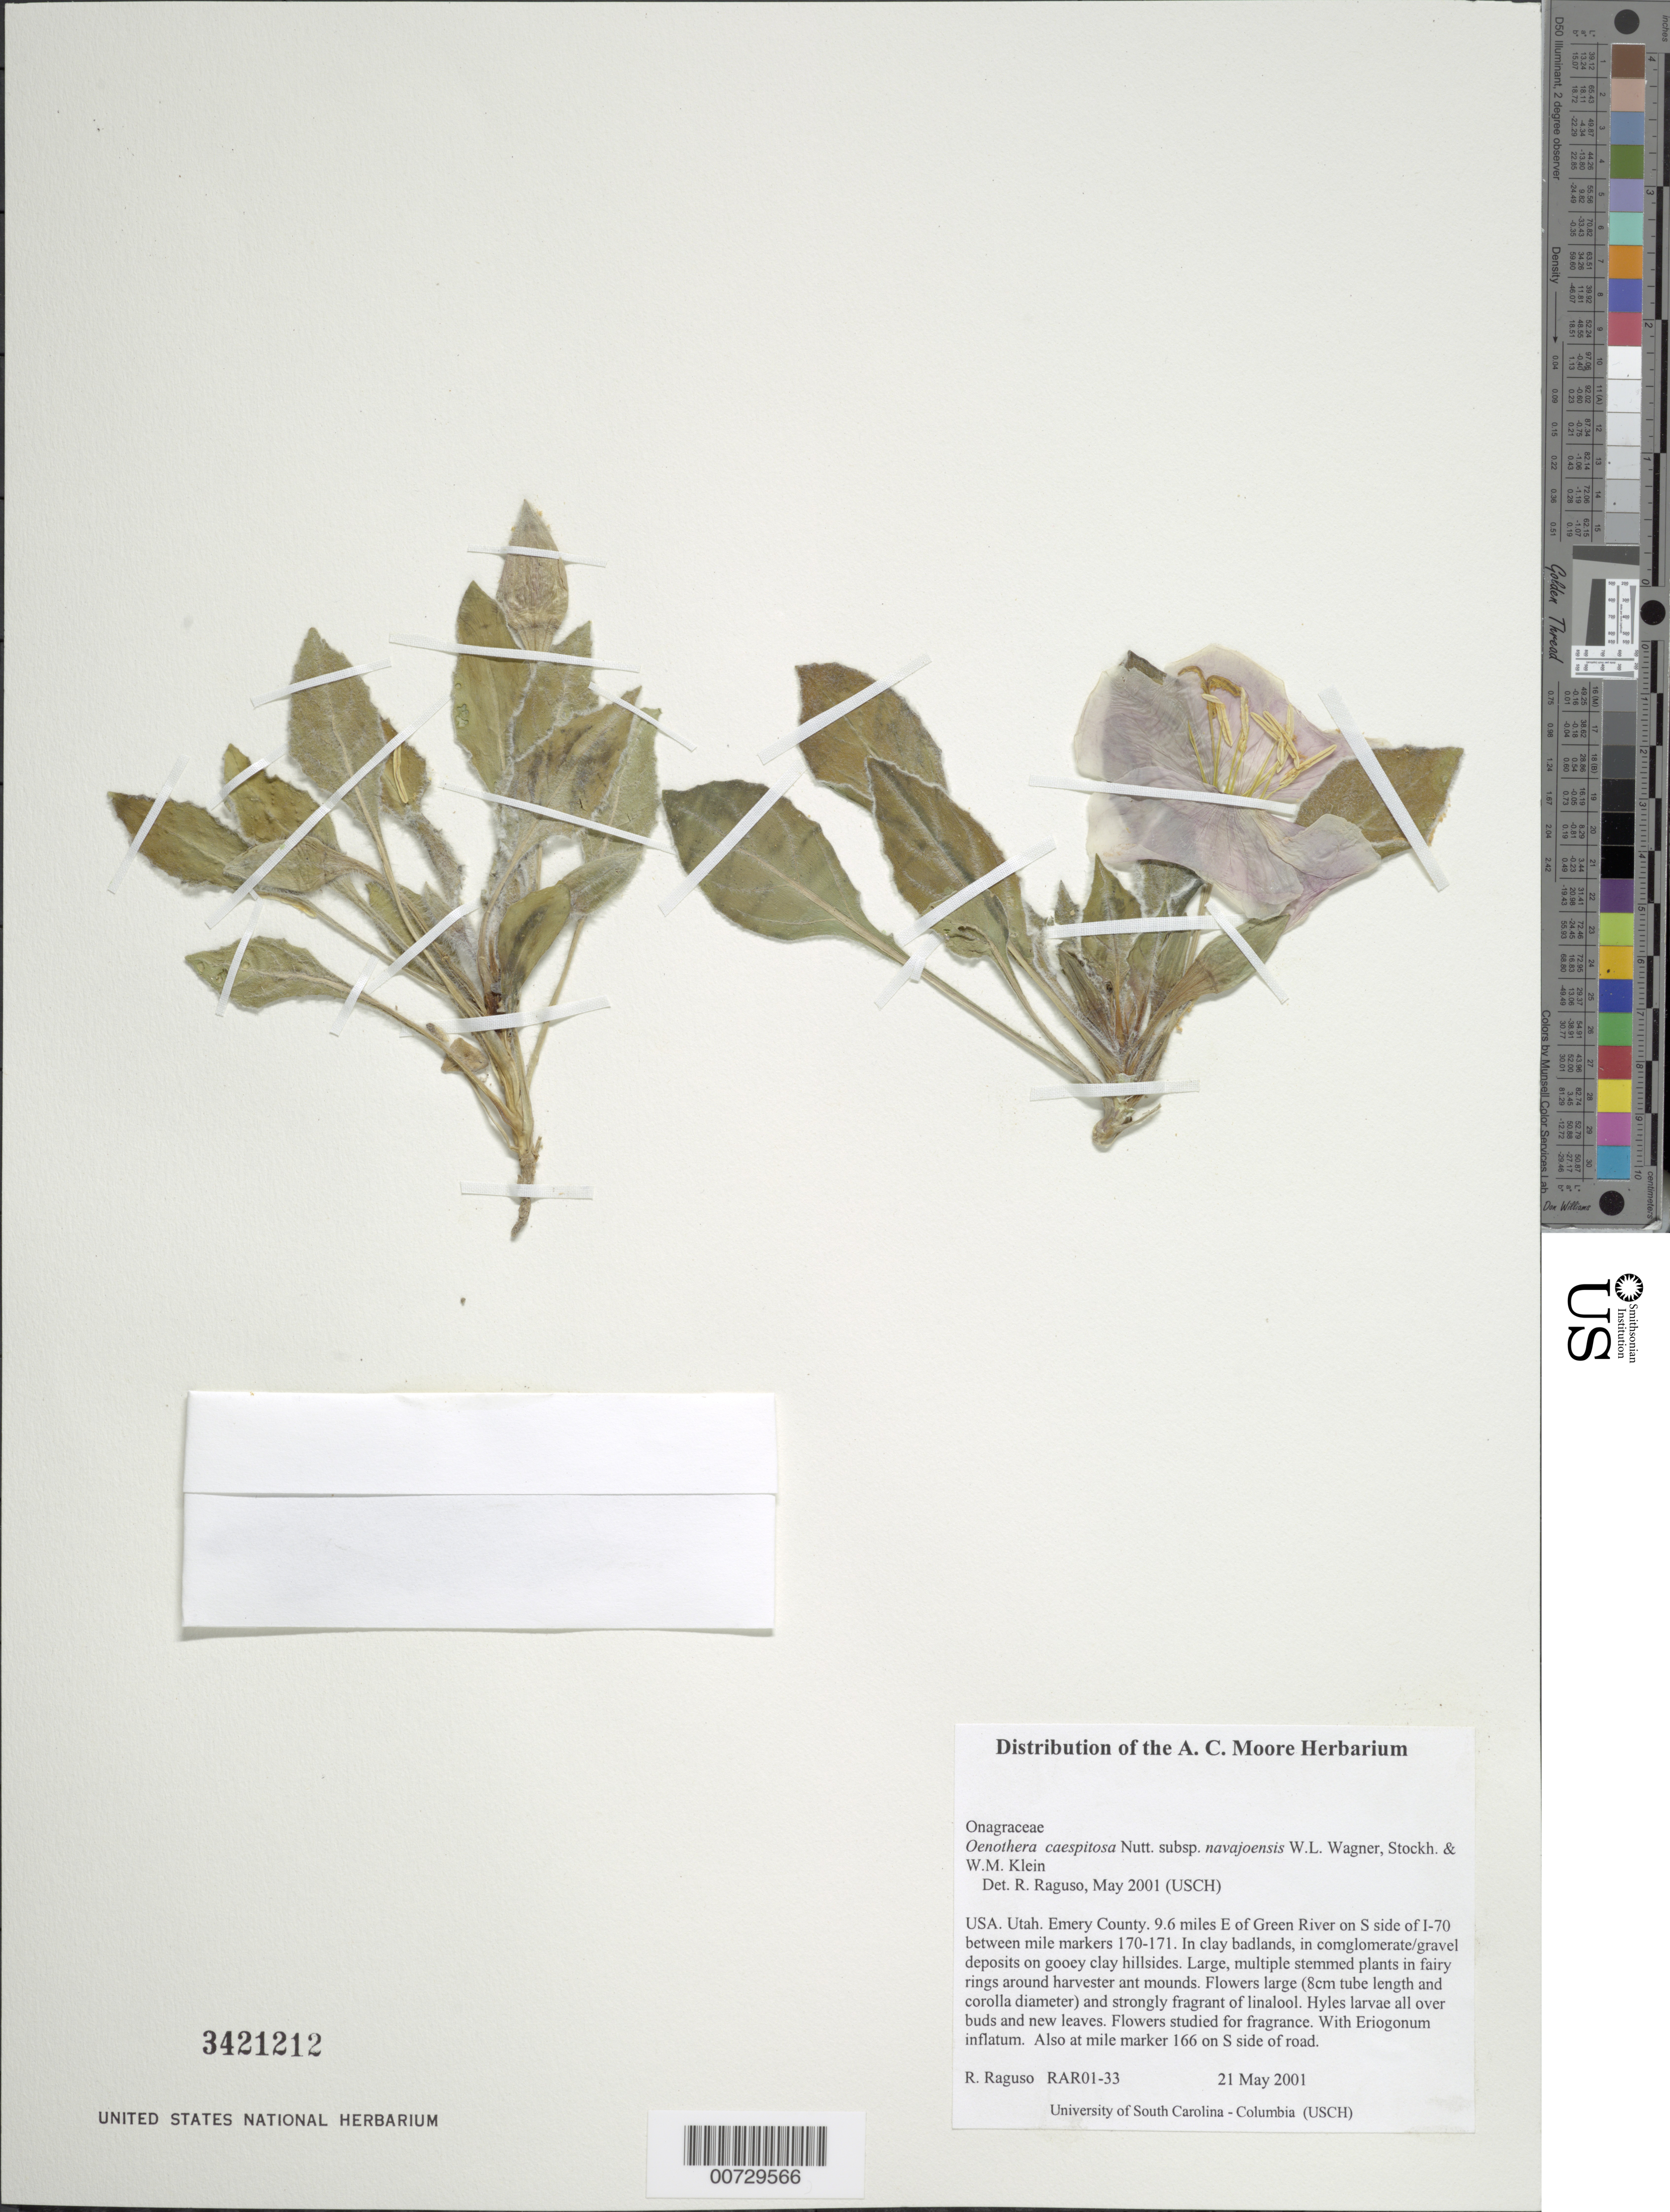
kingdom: Plantae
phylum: Tracheophyta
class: Magnoliopsida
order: Myrtales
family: Onagraceae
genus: Oenothera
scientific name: Oenothera cespitosa subsp. navajoensis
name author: W.L. Wagner et al.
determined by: Raguso, Robert A.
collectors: R. Raguso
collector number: RAR01-33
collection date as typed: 21 May 2001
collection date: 2001-05-21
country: United States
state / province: Utah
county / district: Emery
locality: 9.6 miles E of Green River on S side of I-70 between mile markers 170-171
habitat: In clay badlands, in comglomerate/gravel deposits on gooey clay hillsides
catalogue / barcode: US 3421212